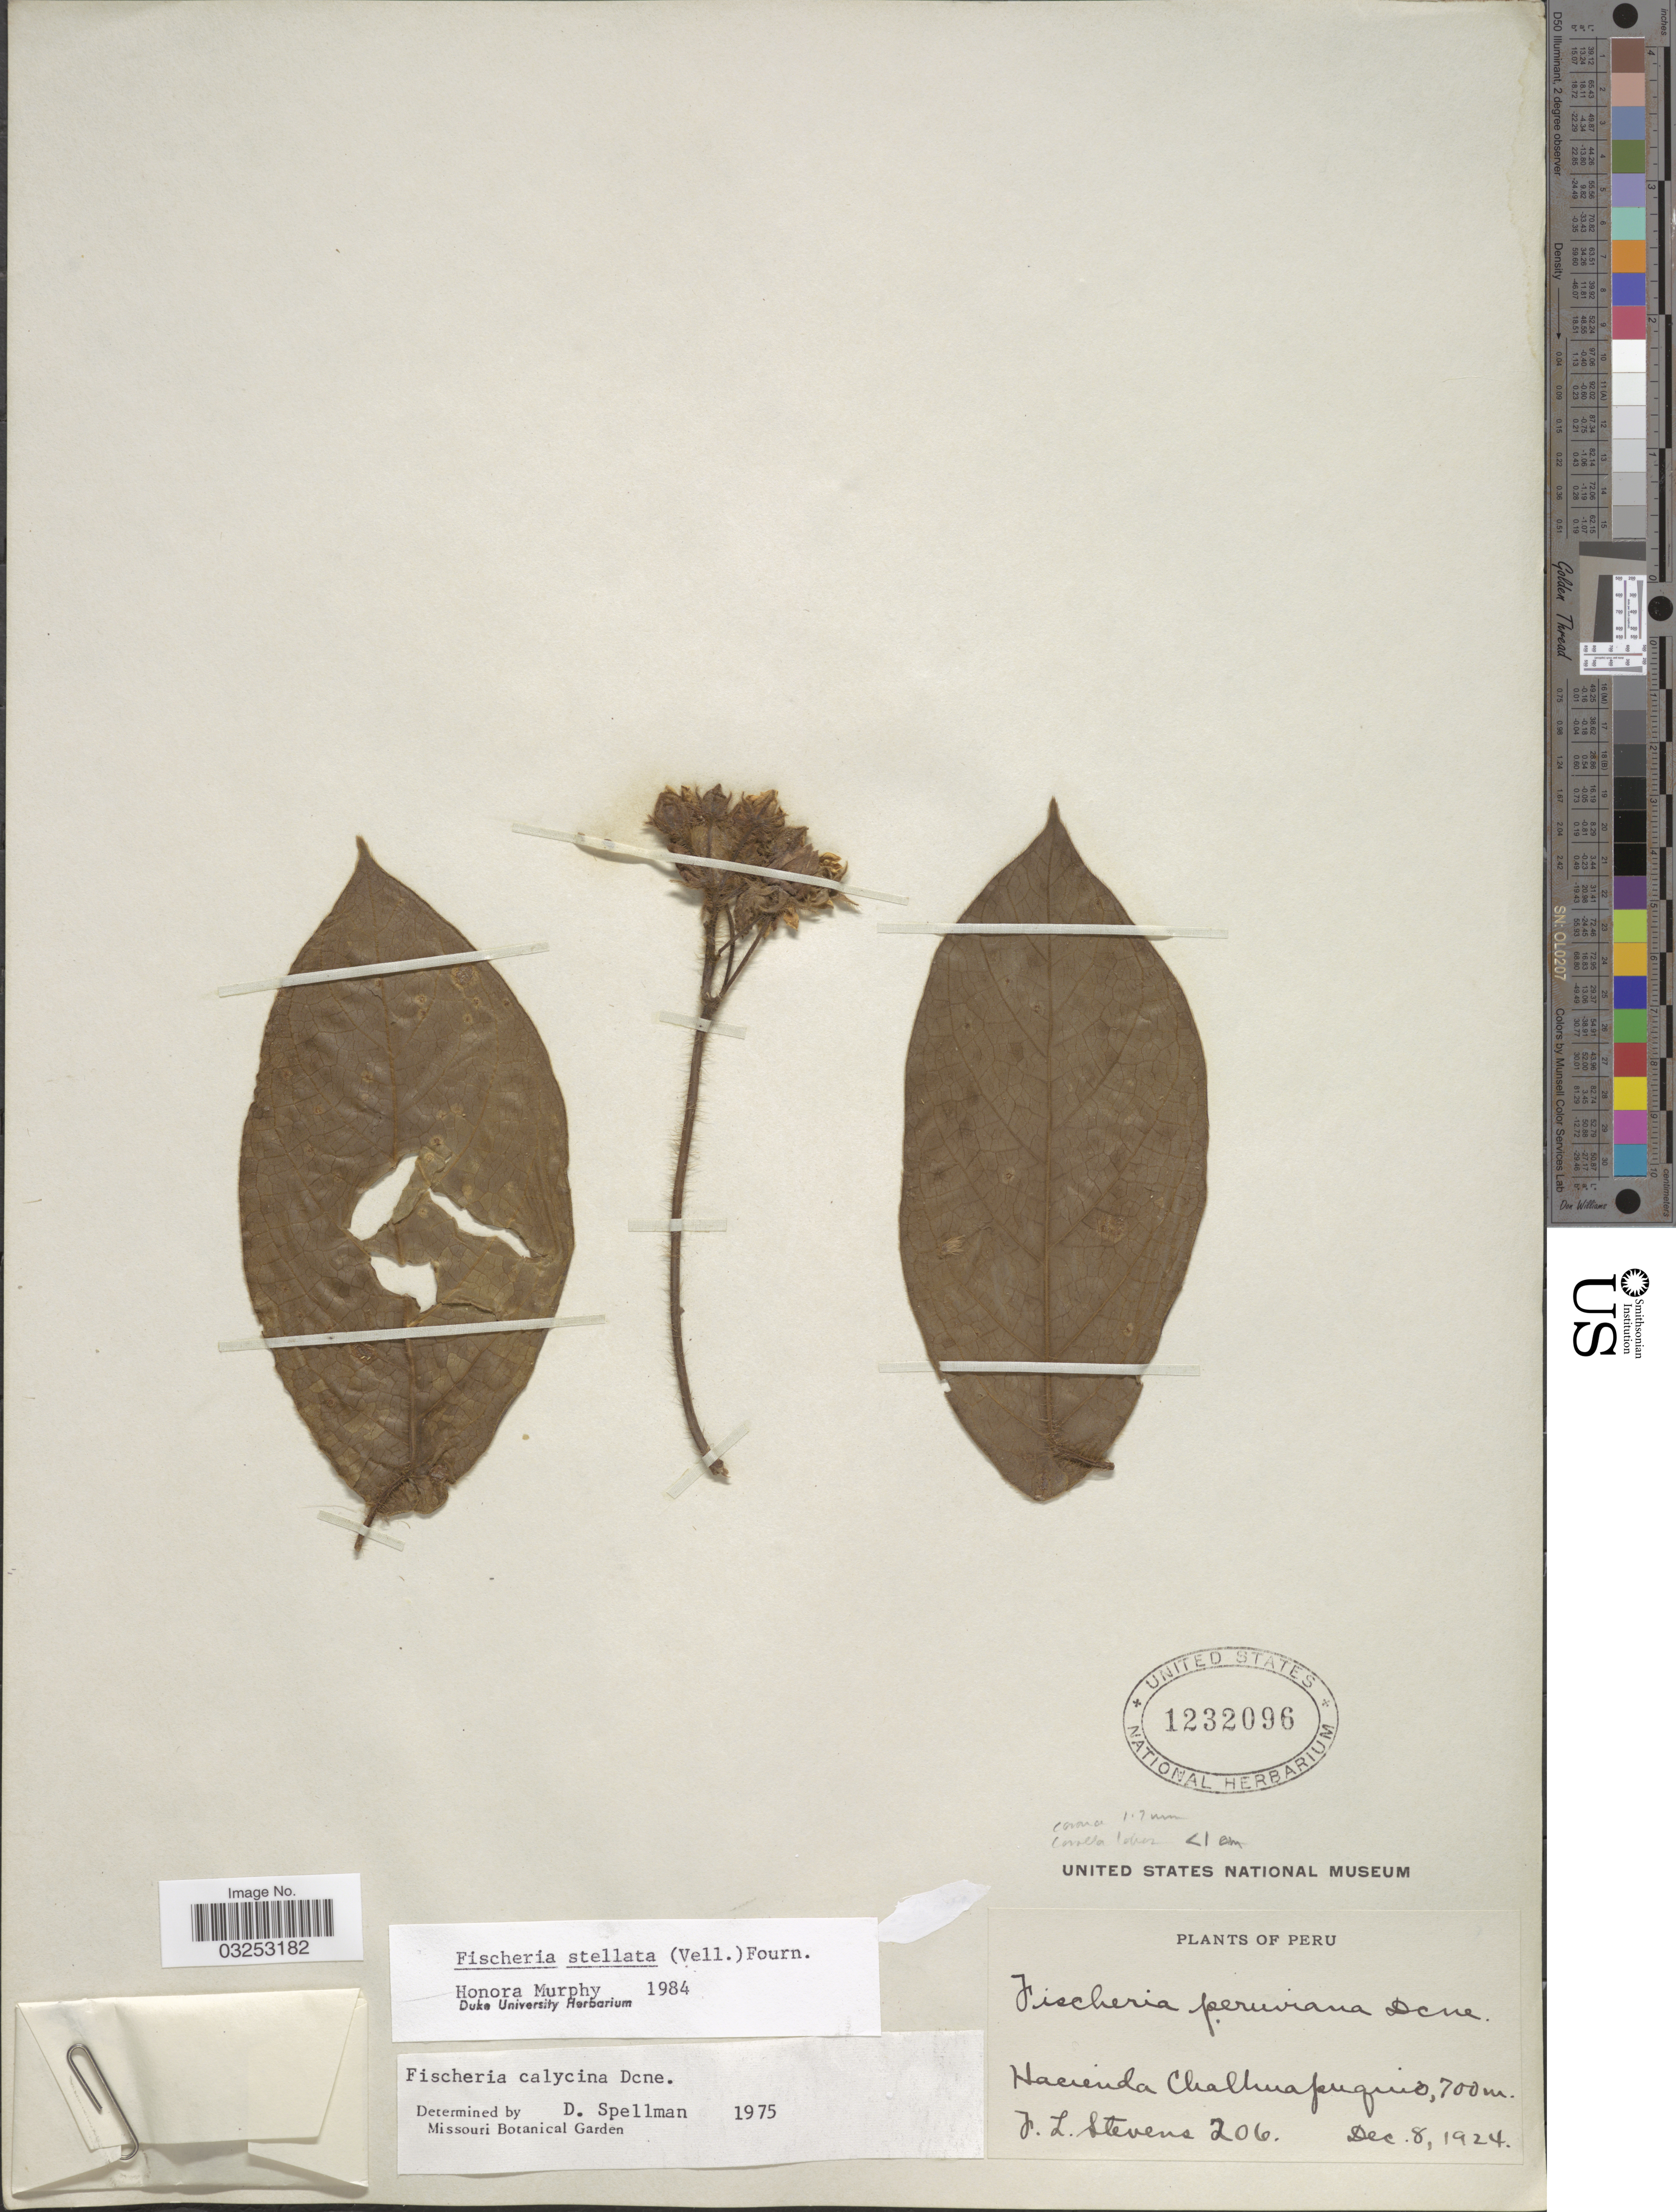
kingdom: Plantae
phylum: Tracheophyta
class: Magnoliopsida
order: Gentianales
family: Apocynaceae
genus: Fischeria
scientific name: Fischeria stellata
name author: (Vell.) E. Fourn.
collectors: F. L. Stevens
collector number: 206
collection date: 1924-12-08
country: Peru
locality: Hacienda Chalhuapuguio.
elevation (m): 700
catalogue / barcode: US 1232096